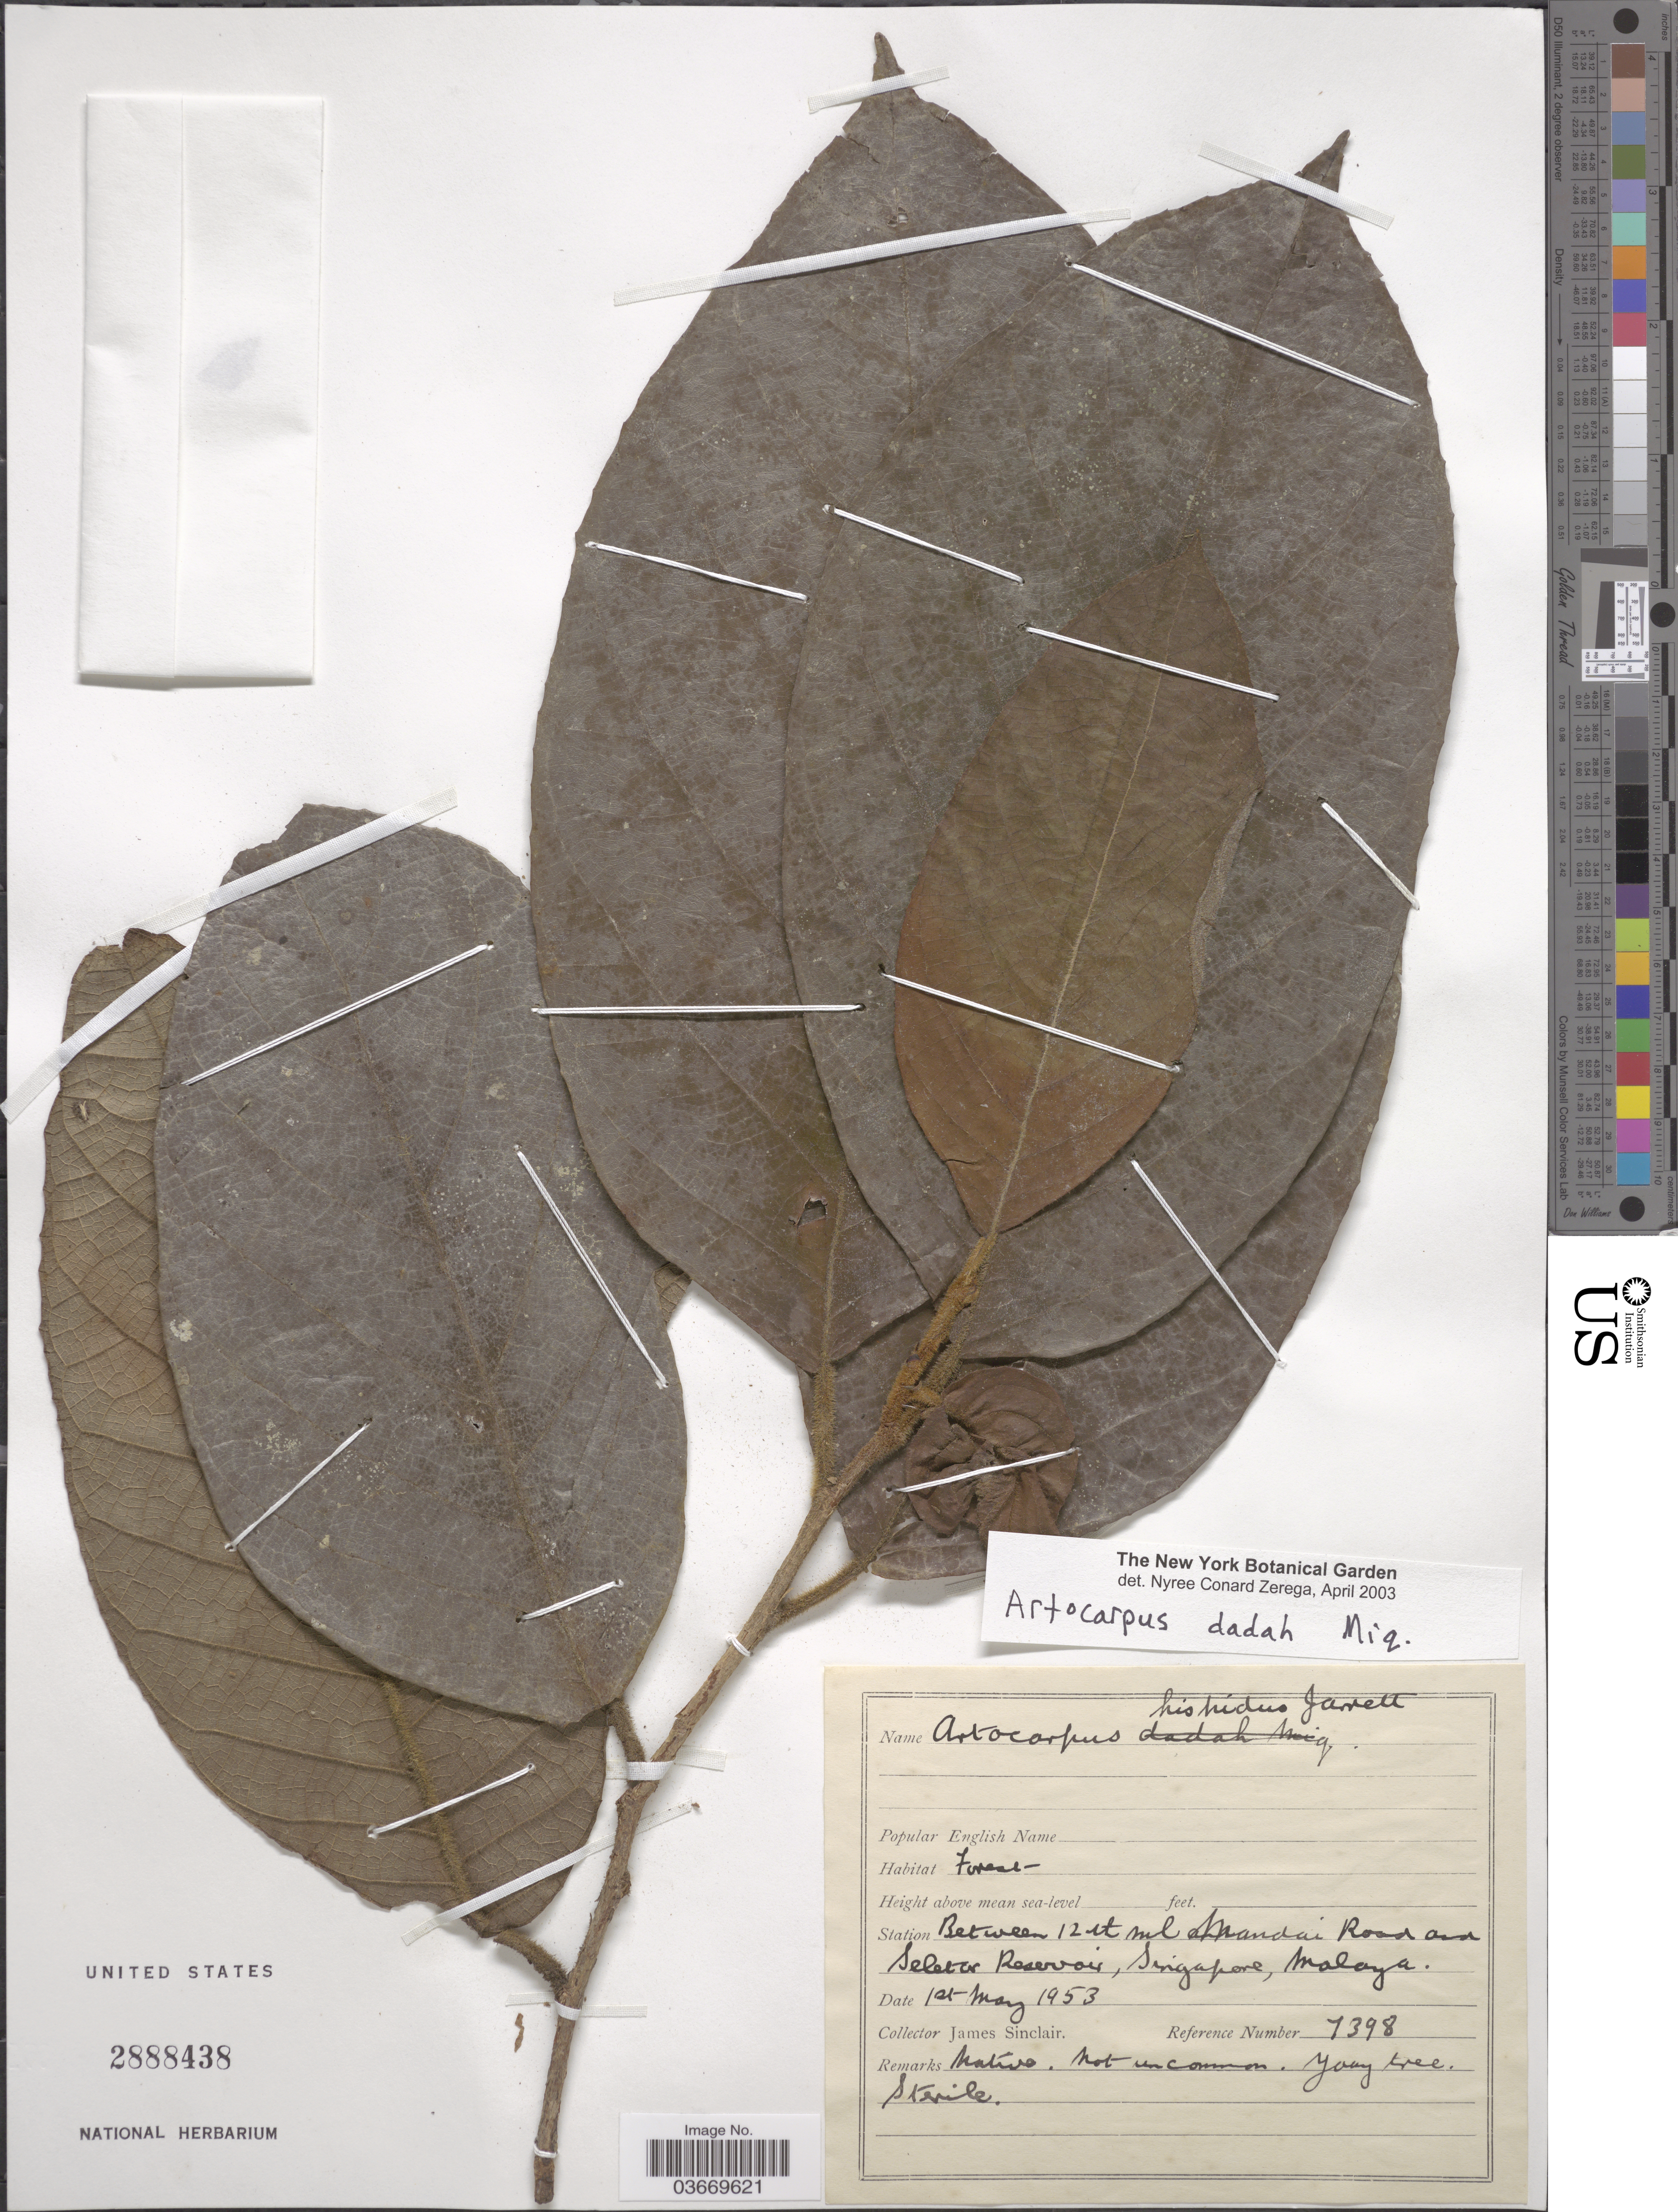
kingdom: Plantae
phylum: Tracheophyta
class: Magnoliopsida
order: Rosales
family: Moraceae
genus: Artocarpus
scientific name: Artocarpus dadah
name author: Miq.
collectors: J. Sinclair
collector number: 7398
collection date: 1953-05-01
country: Singapore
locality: Station Between 12st ml Mandai Road and Seletor Reservoir, Singapore, Malaya.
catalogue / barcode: US 2888438